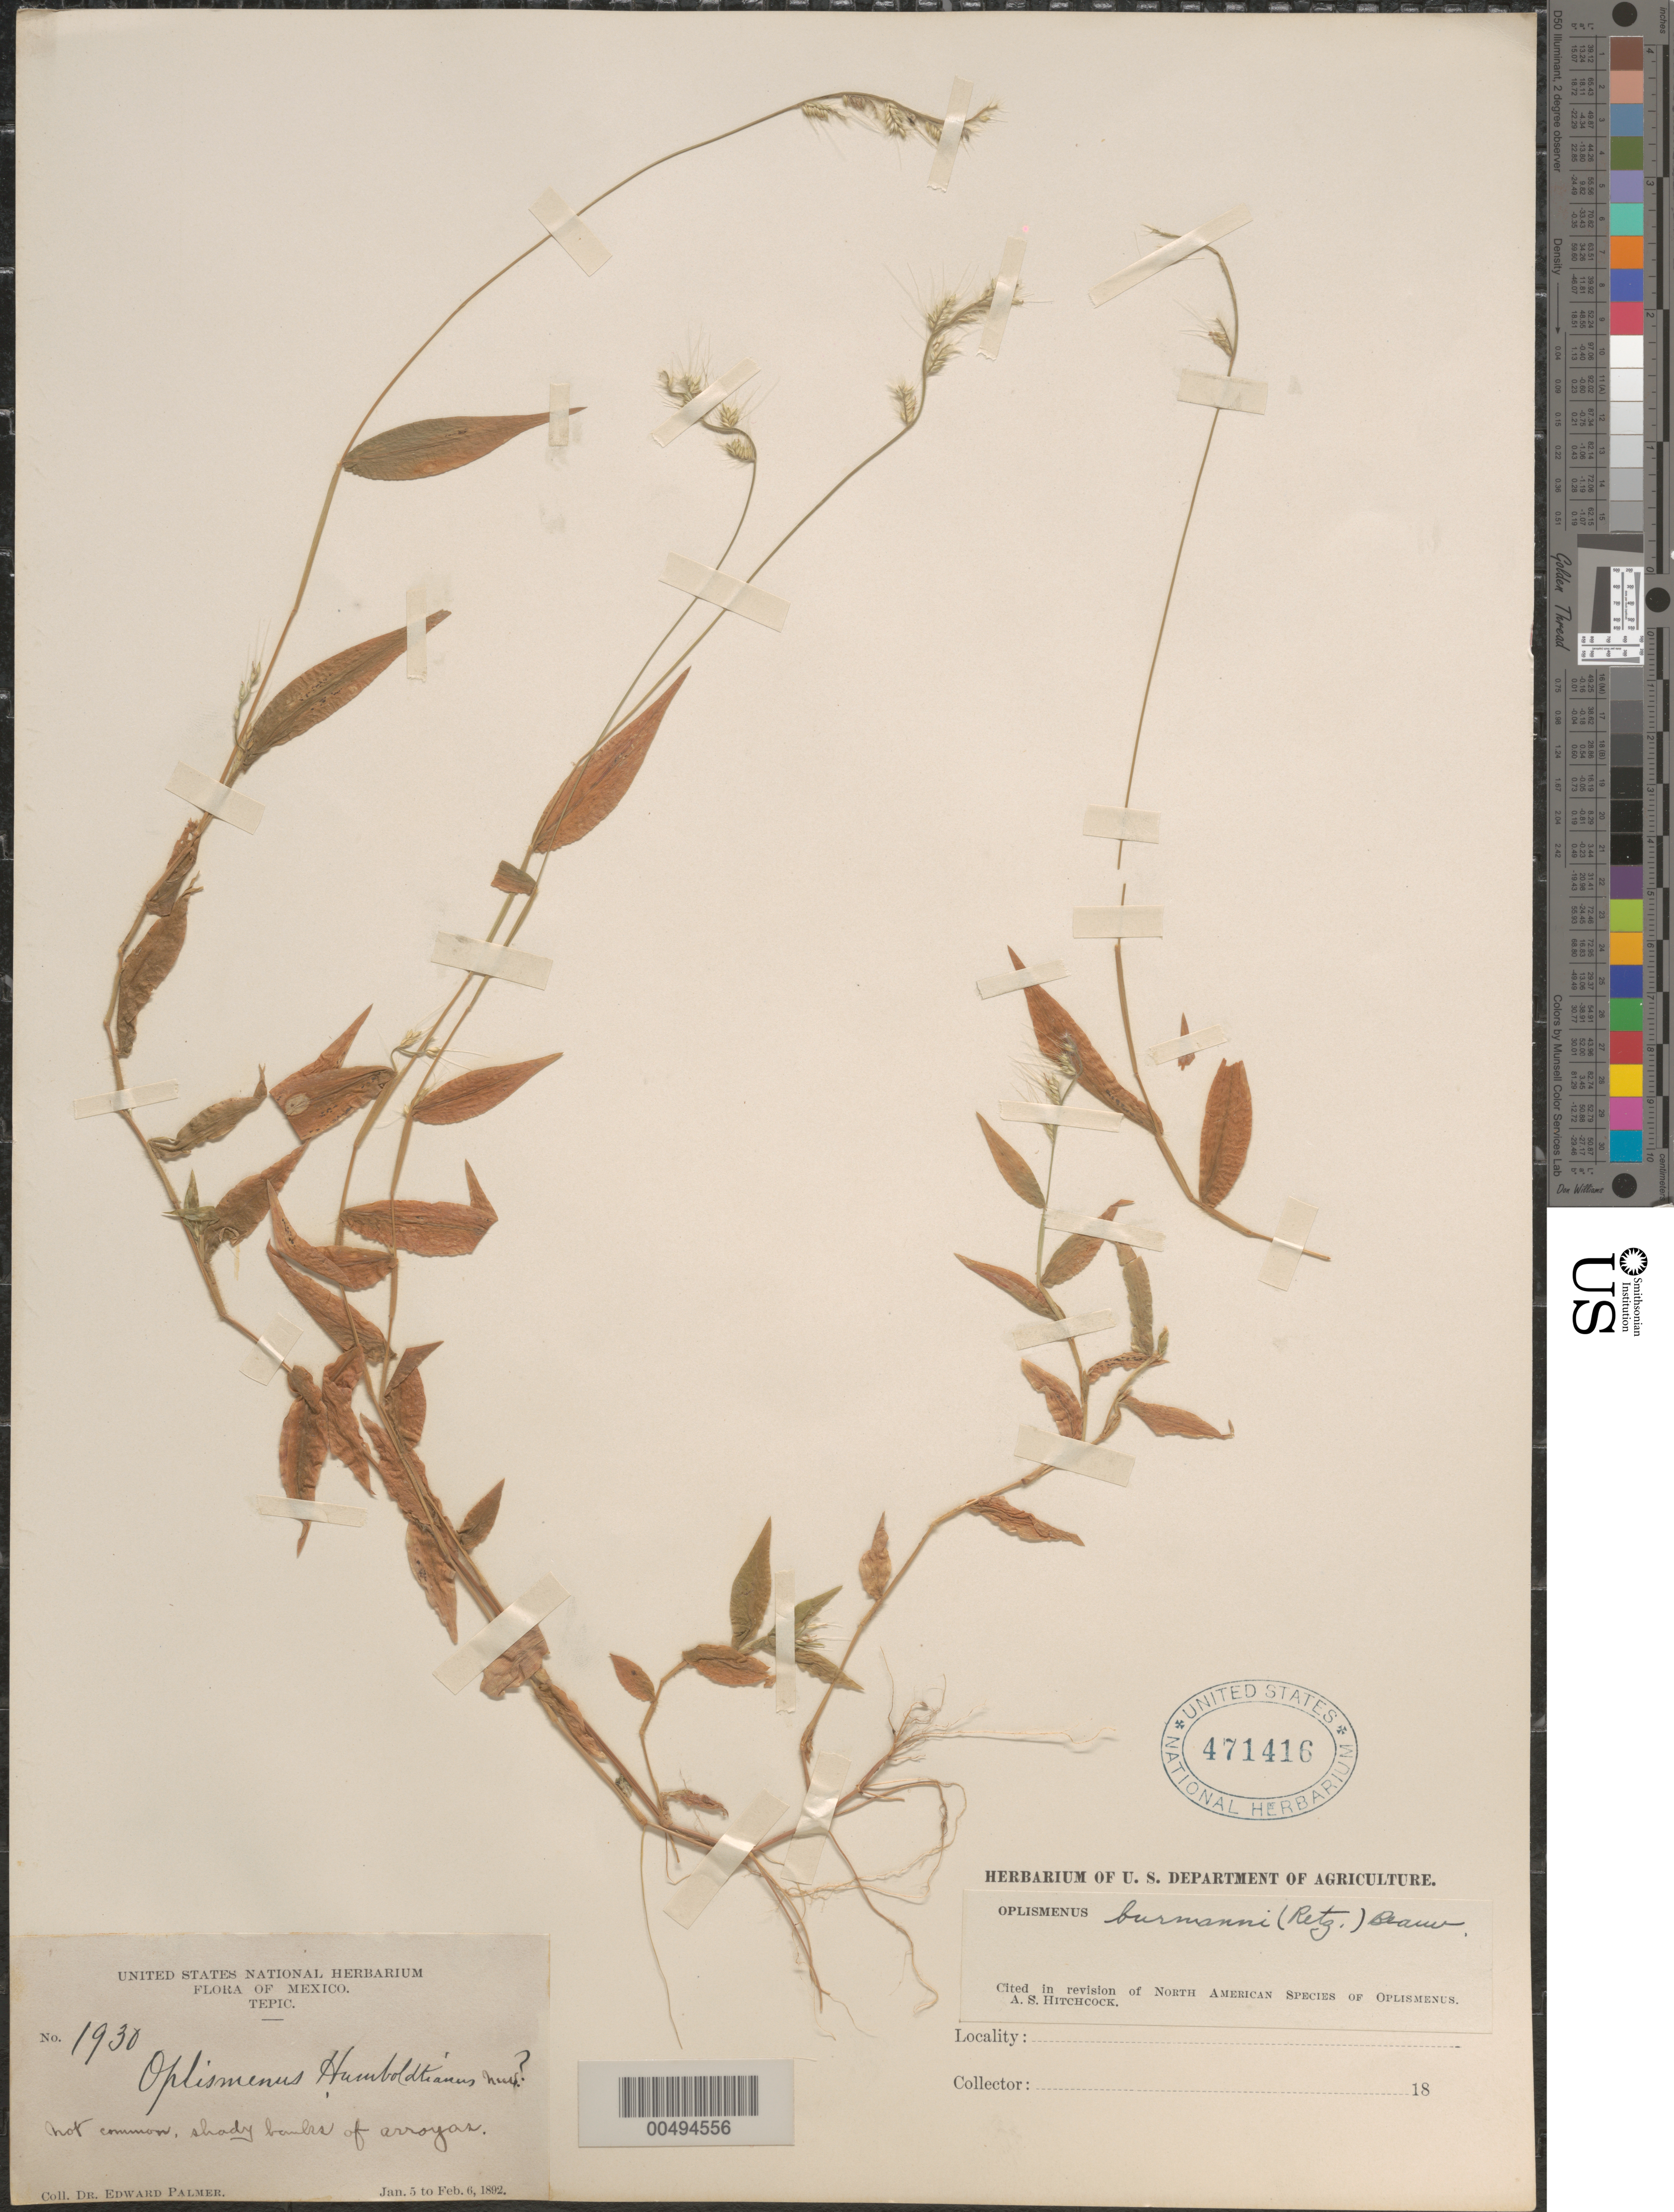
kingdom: Plantae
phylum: Tracheophyta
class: Liliopsida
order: Poales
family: Poaceae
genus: Oplismenus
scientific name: Oplismenus burmannii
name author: (Retz.) P. Beauv.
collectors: E. Palmer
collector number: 1930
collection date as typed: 5 Jan 1892 to 6 Feb 1892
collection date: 1892-01-05/1892-02-06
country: Mexico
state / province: Nayarit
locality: Tepic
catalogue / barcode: US 471416